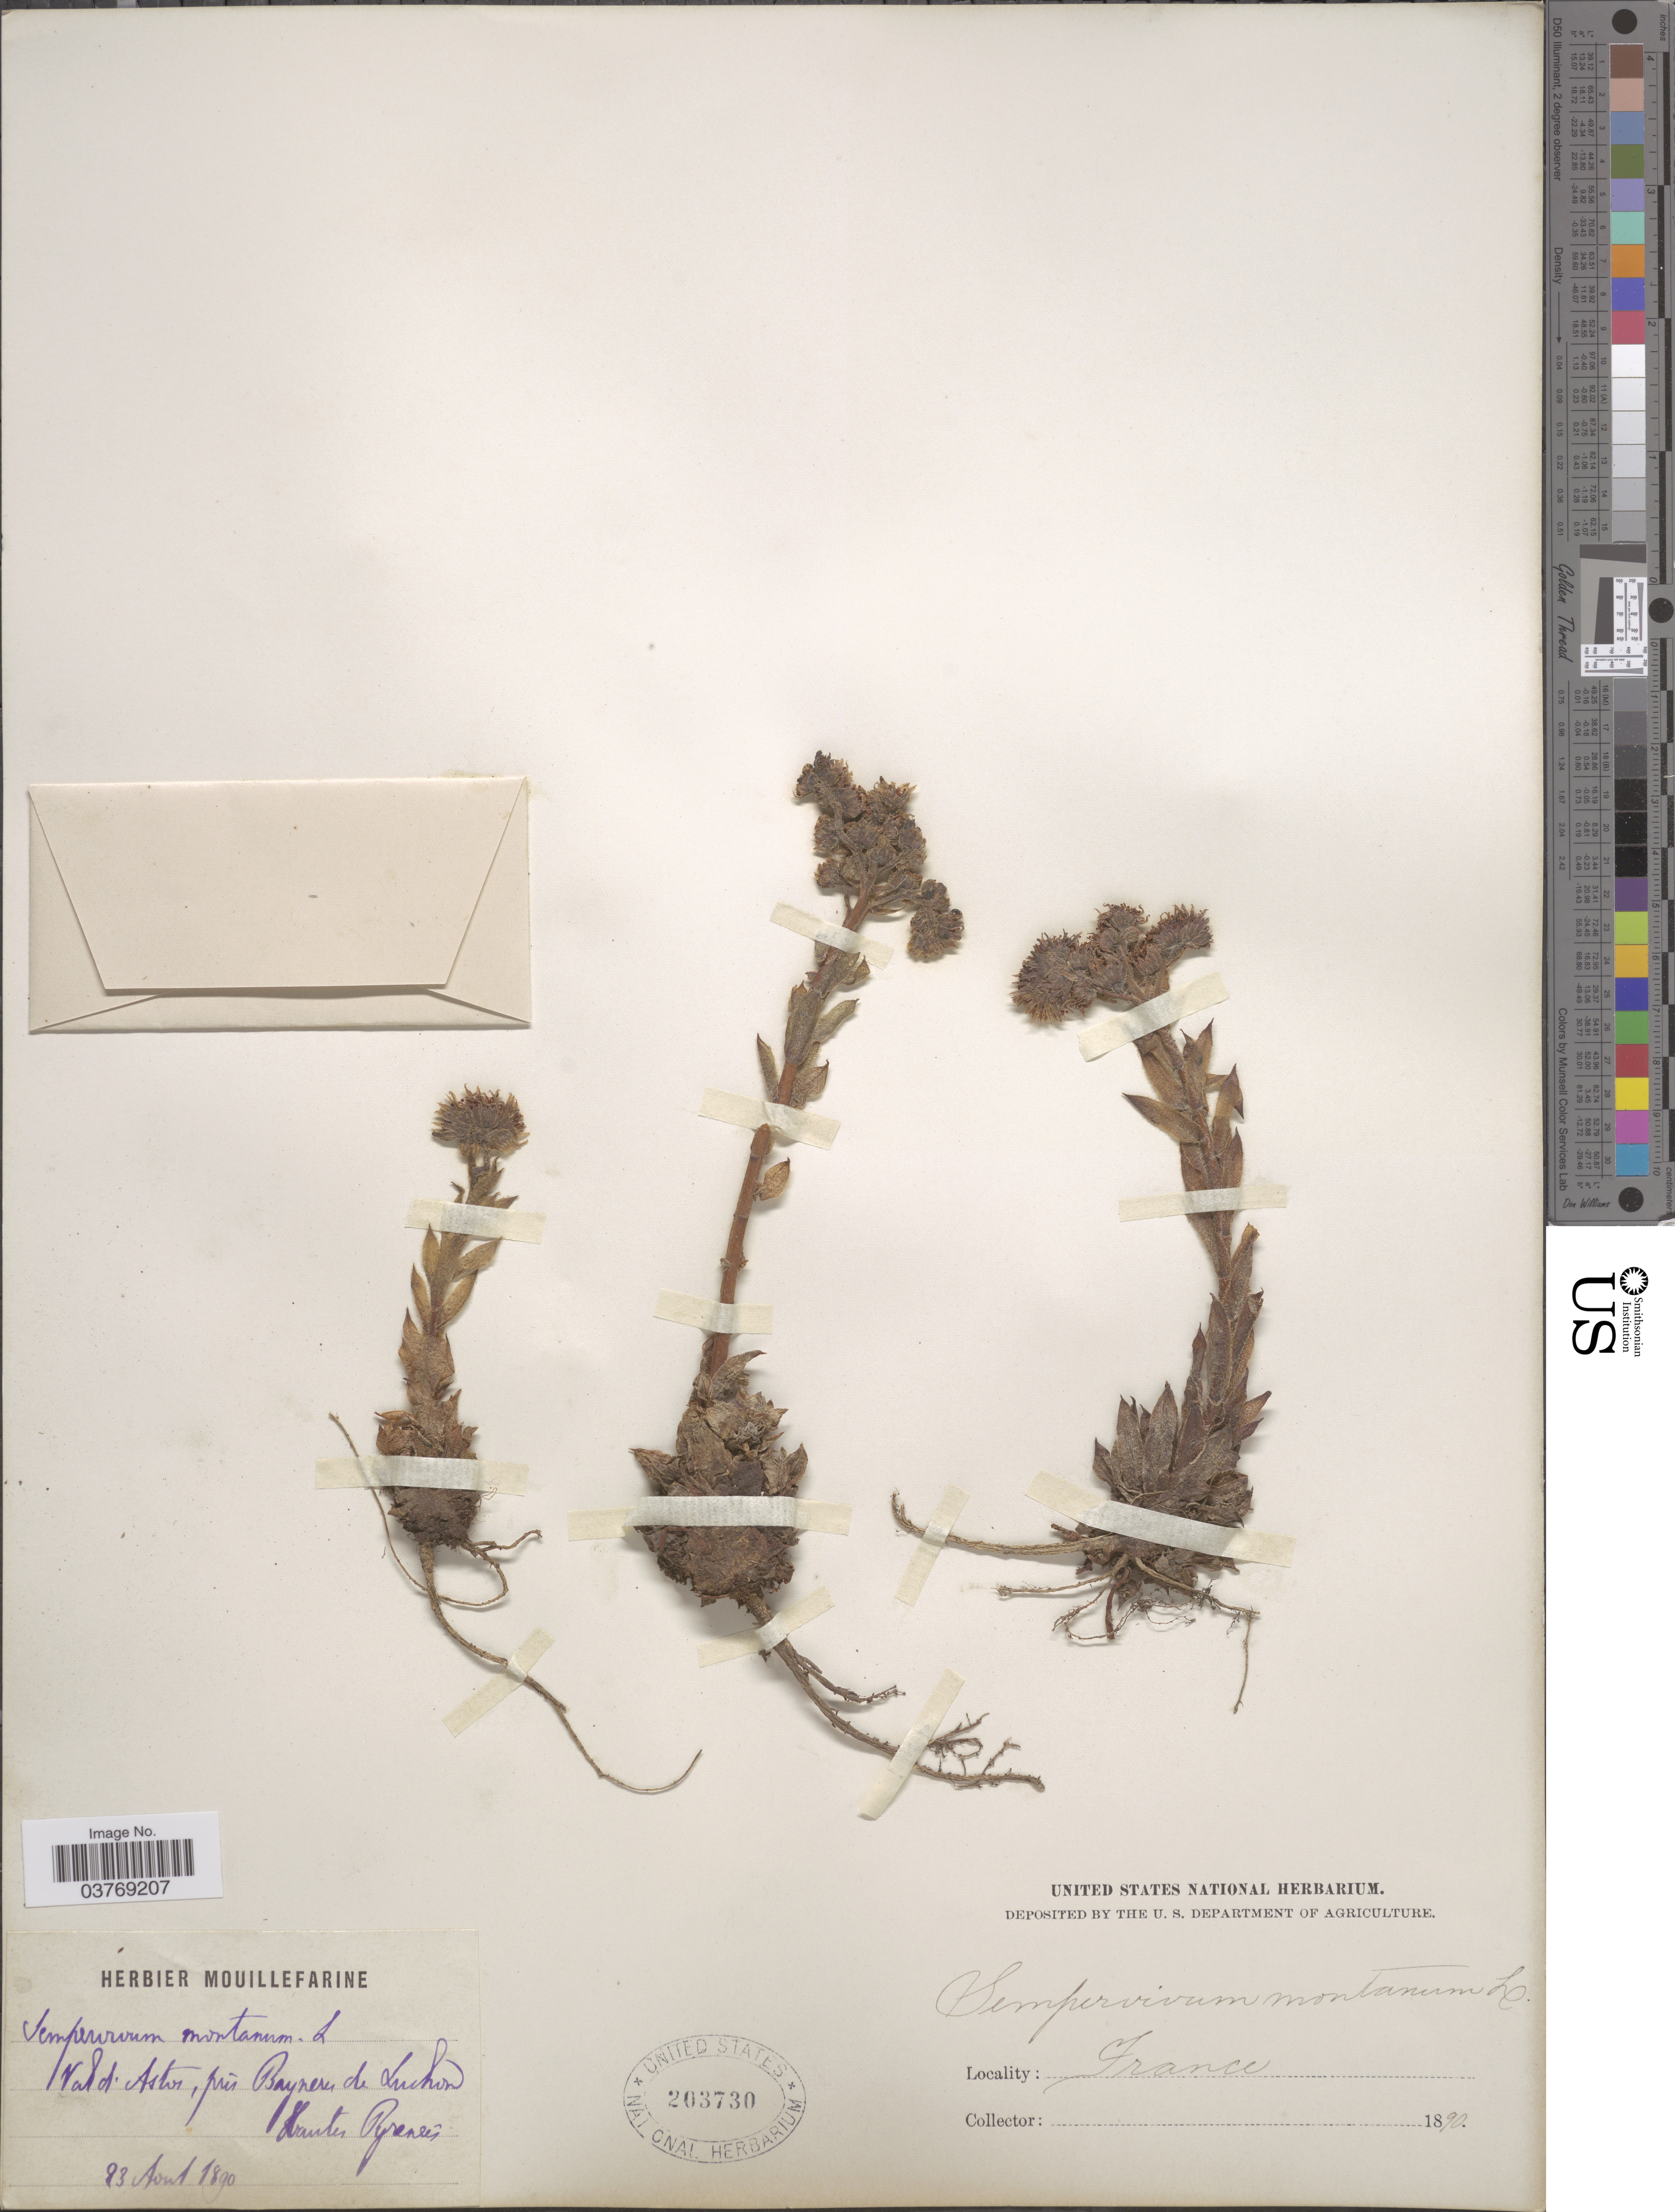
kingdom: Plantae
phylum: Tracheophyta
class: Magnoliopsida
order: Saxifragales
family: Crassulaceae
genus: Sempervivum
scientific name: Sempervivum montanum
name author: L.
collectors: ex herb. Mouillefarine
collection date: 1890-08-23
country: France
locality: Vald. Aston*, prés Bagnere de Luchon. Hautes Pyrenees.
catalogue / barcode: US 203730